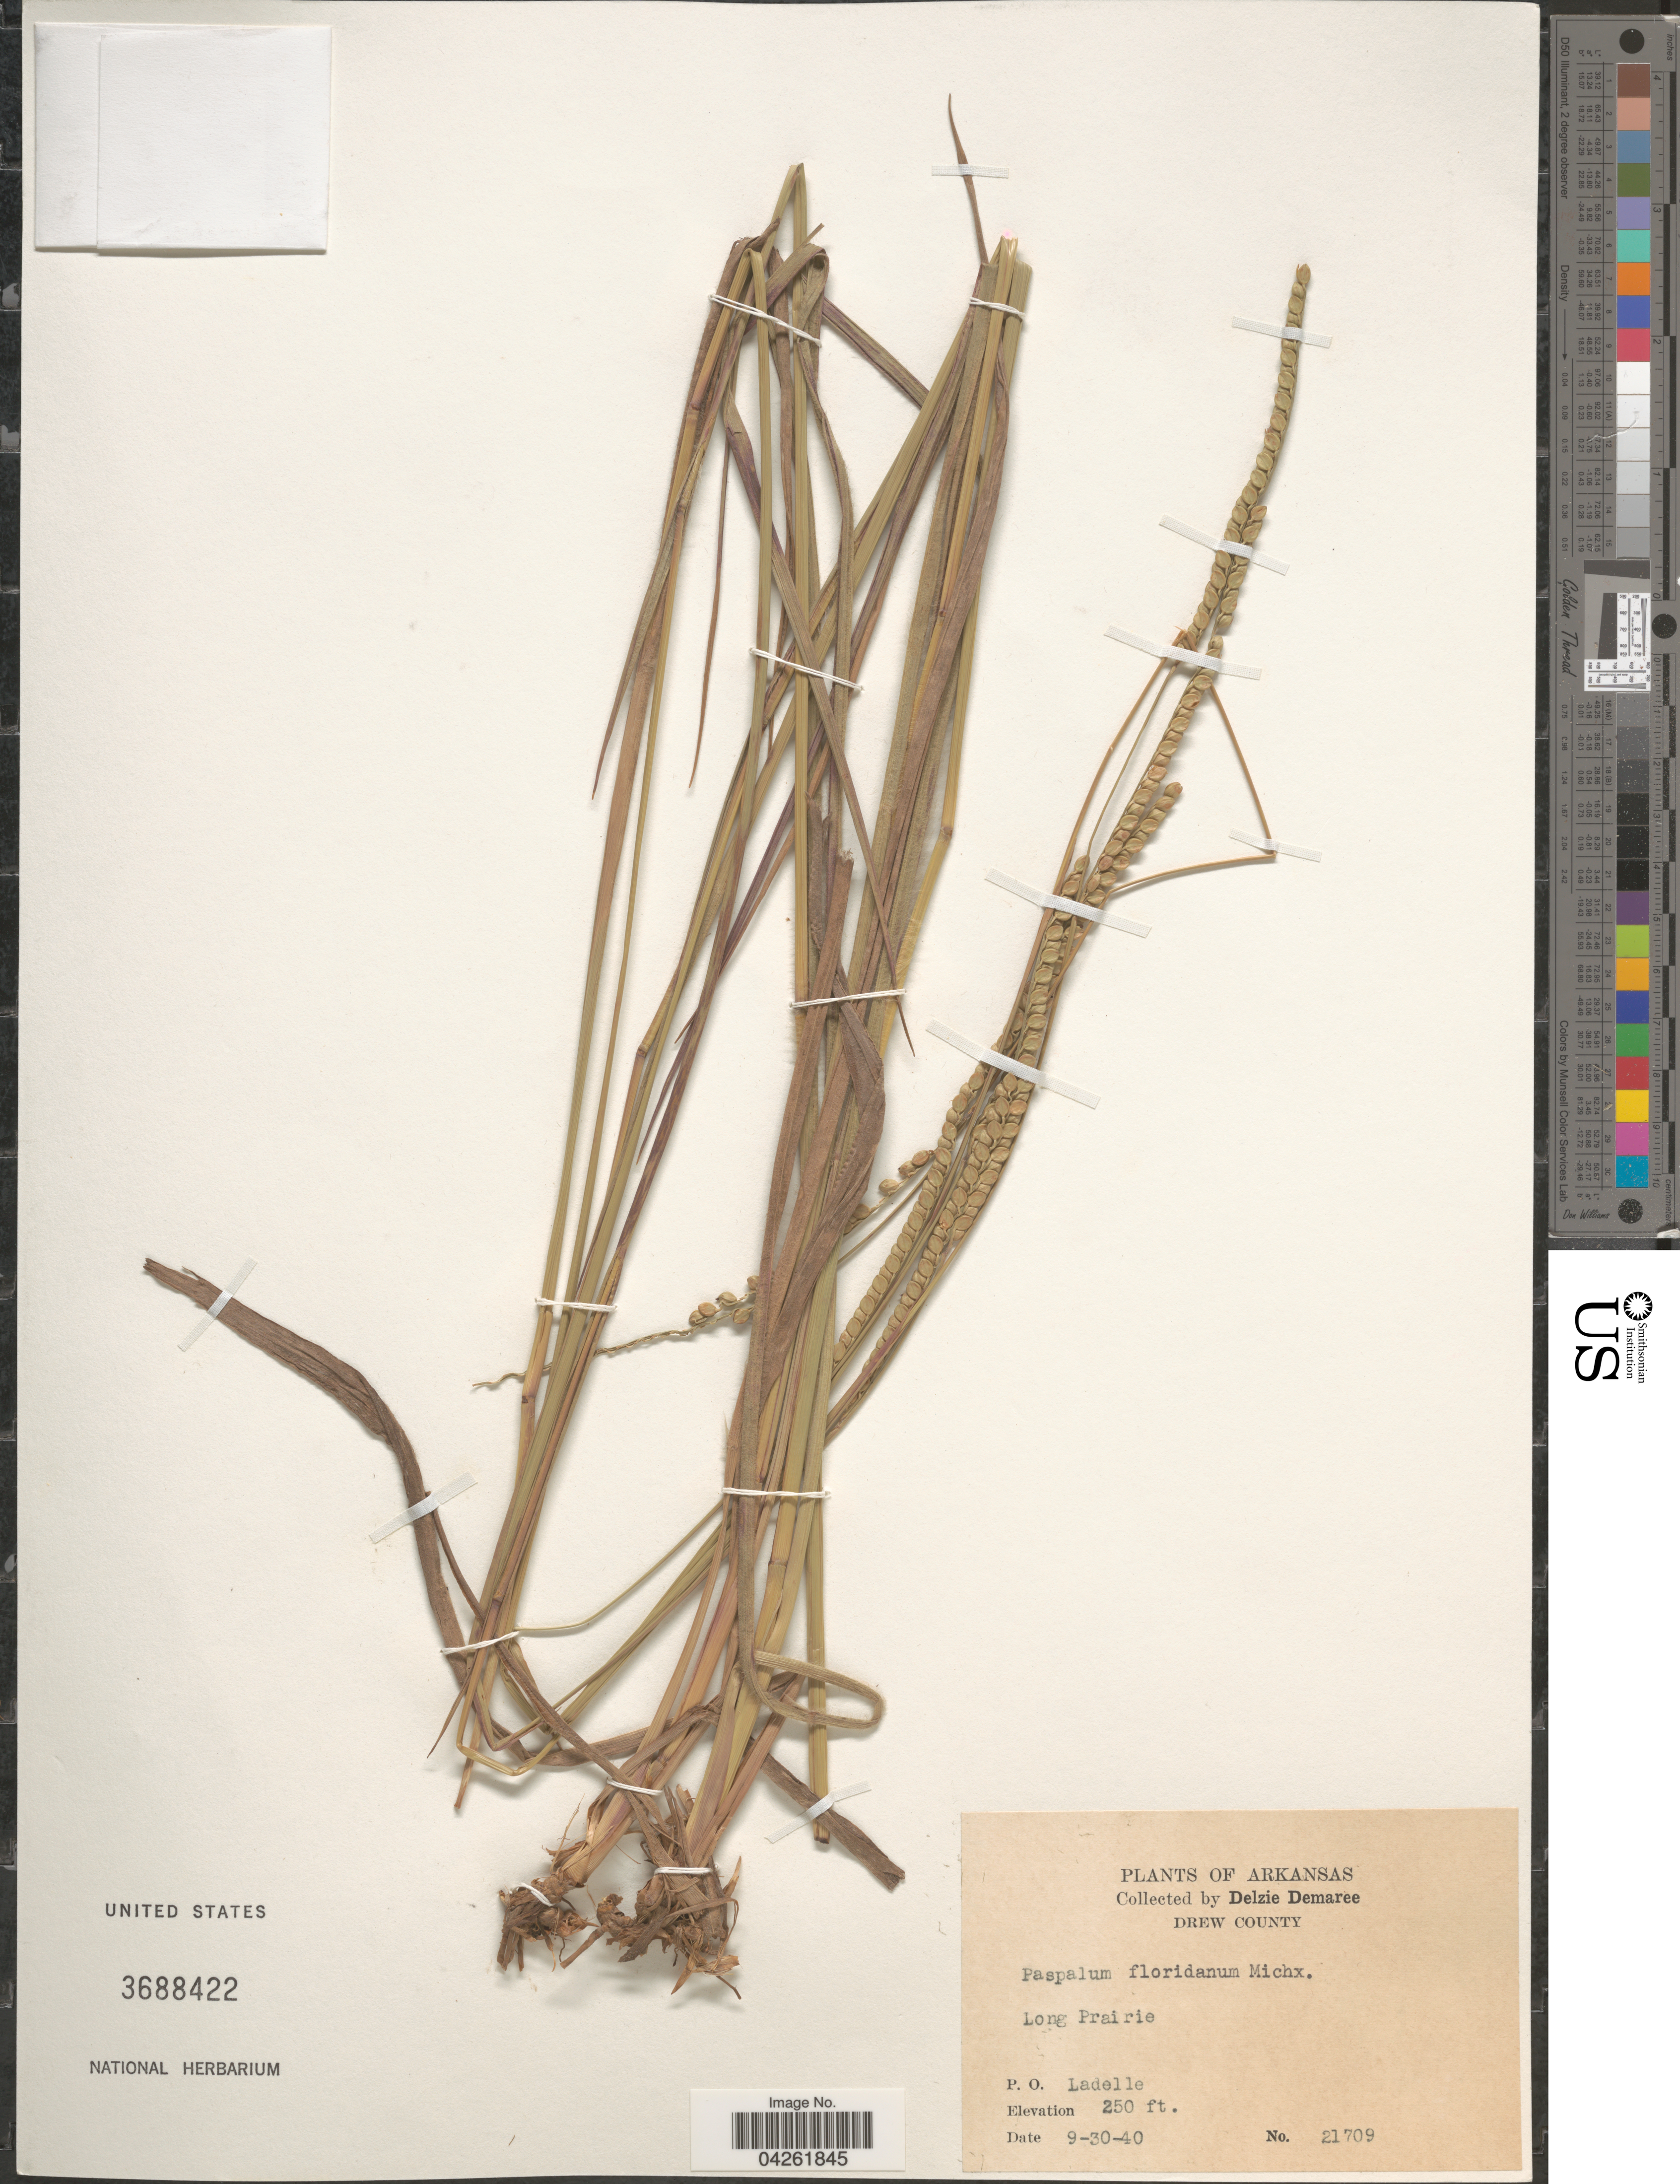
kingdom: Plantae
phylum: Tracheophyta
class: Liliopsida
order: Poales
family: Poaceae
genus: Paspalum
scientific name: Paspalum floridanum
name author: Michx.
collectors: D. Demaree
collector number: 21709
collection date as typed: Transcribed d/m/y: 30/9/40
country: United States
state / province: Arkansas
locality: Drew County. Long Prairie. P.O. Ladelle.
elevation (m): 76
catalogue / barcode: US 3688422